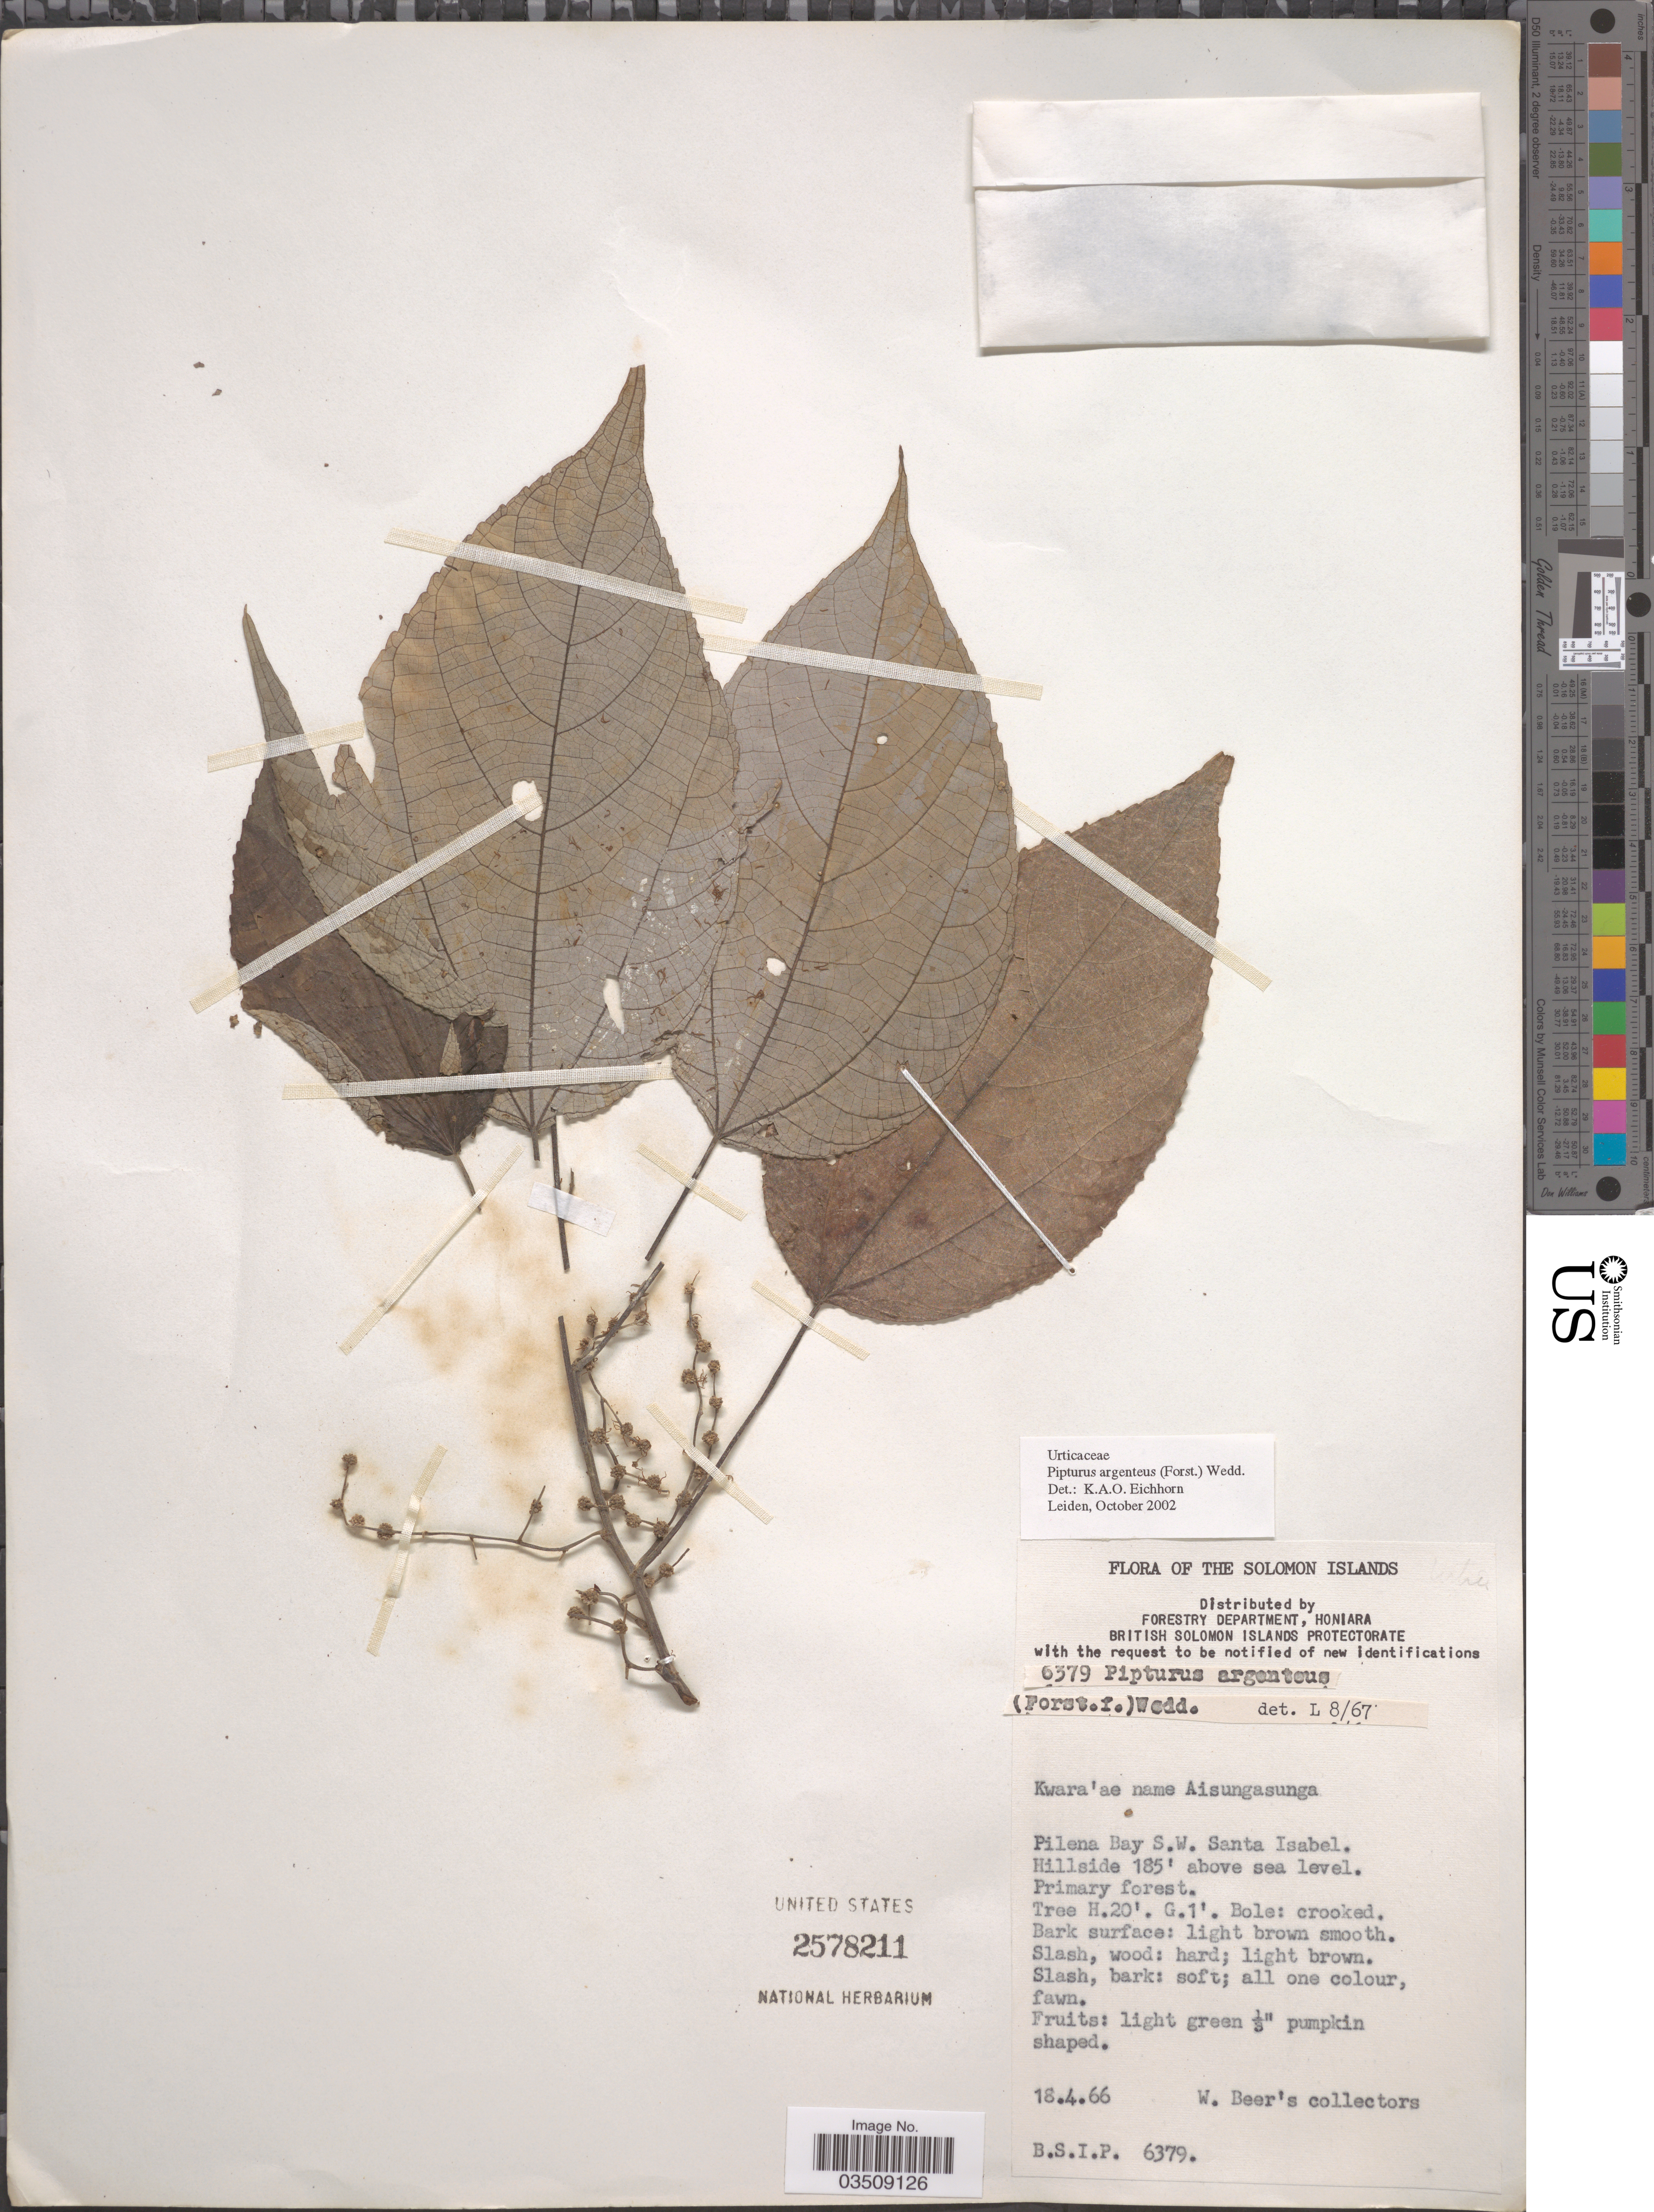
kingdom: Plantae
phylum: Tracheophyta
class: Magnoliopsida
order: Rosales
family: Urticaceae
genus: Pipturus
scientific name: Pipturus argenteus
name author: (G. Forst.) Wedd.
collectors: W. Beer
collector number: BSIP6379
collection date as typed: Transcribed d/m/y: 18/4/66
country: Solomon Islands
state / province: Solomon Islands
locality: Pilena Bay S.W. Santa Isabel. Hillside.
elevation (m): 56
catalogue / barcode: US 2578211